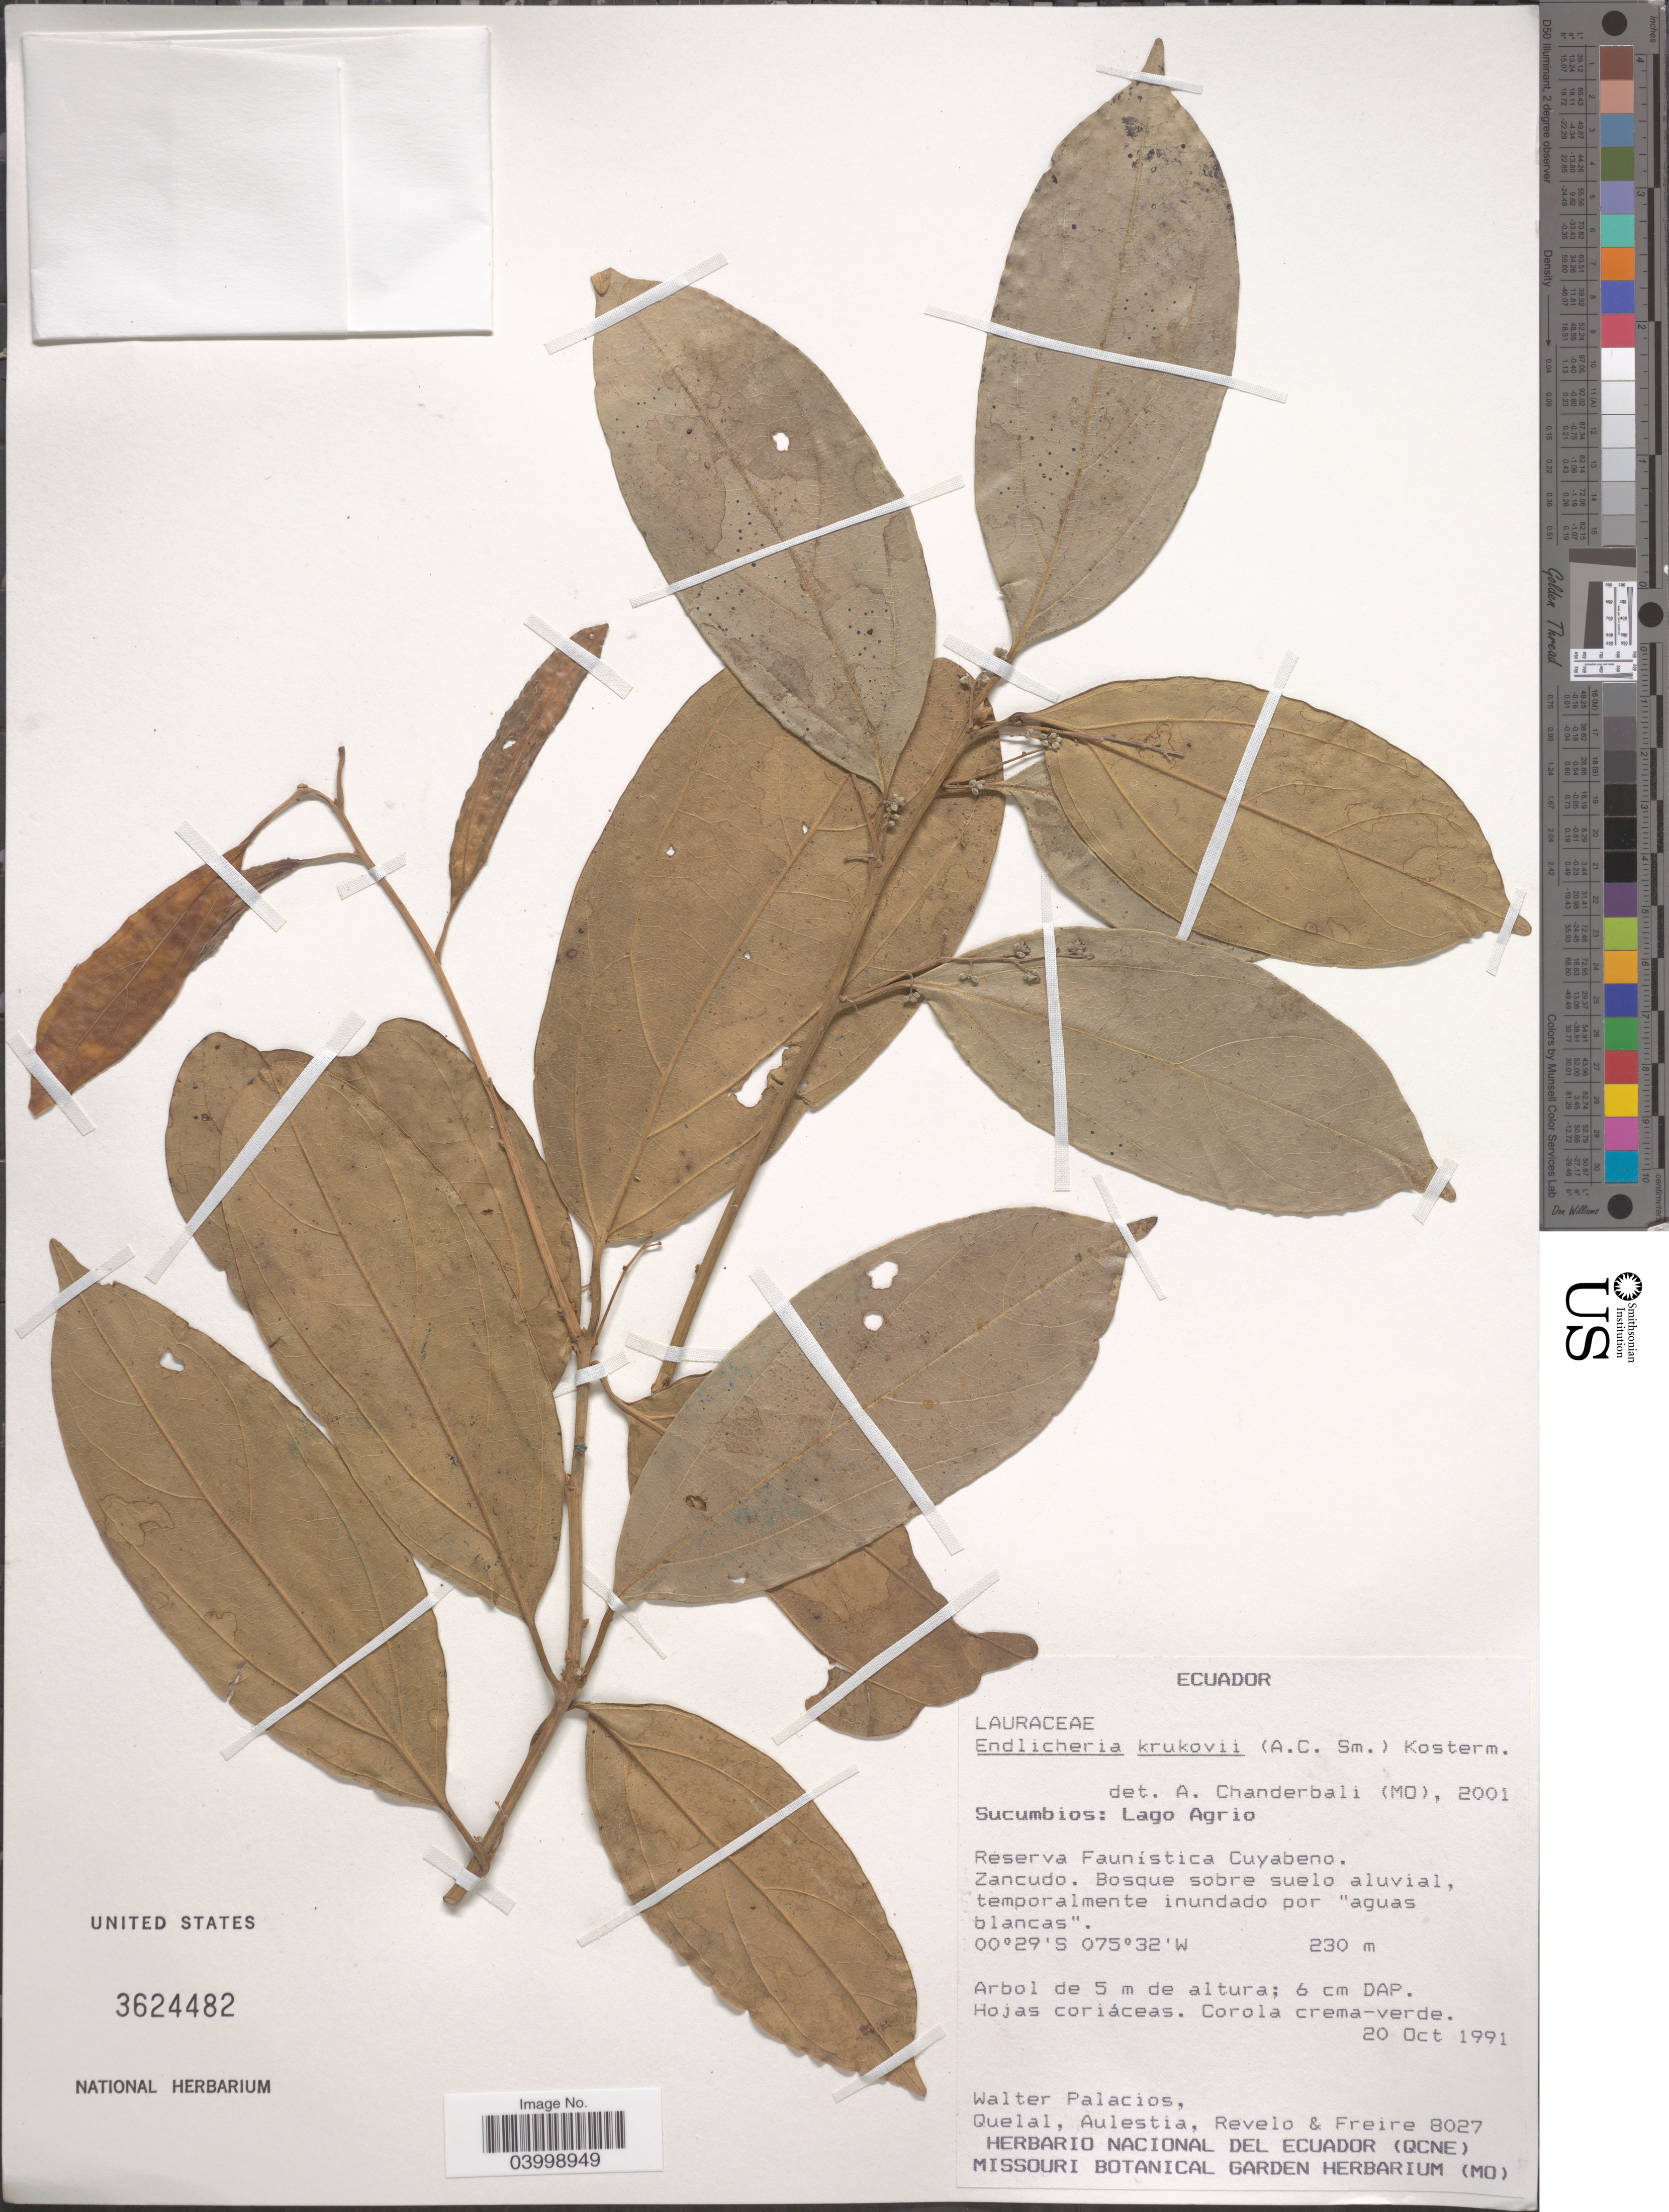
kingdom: Plantae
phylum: Tracheophyta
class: Magnoliopsida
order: Laurales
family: Lauraceae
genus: Endlicheria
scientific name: Endlicheria krukovii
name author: (A.C. Sm.) Kosterm.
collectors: W. Palacios, Quelal, -. Aulestia, -. Revelo & -. Freire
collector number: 8027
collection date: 1991-10-20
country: Ecuador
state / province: Sucumbíos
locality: Lago Agrio. Reserva Faunística Cuyabeno. Zancudo.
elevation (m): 230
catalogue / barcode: US 3624482